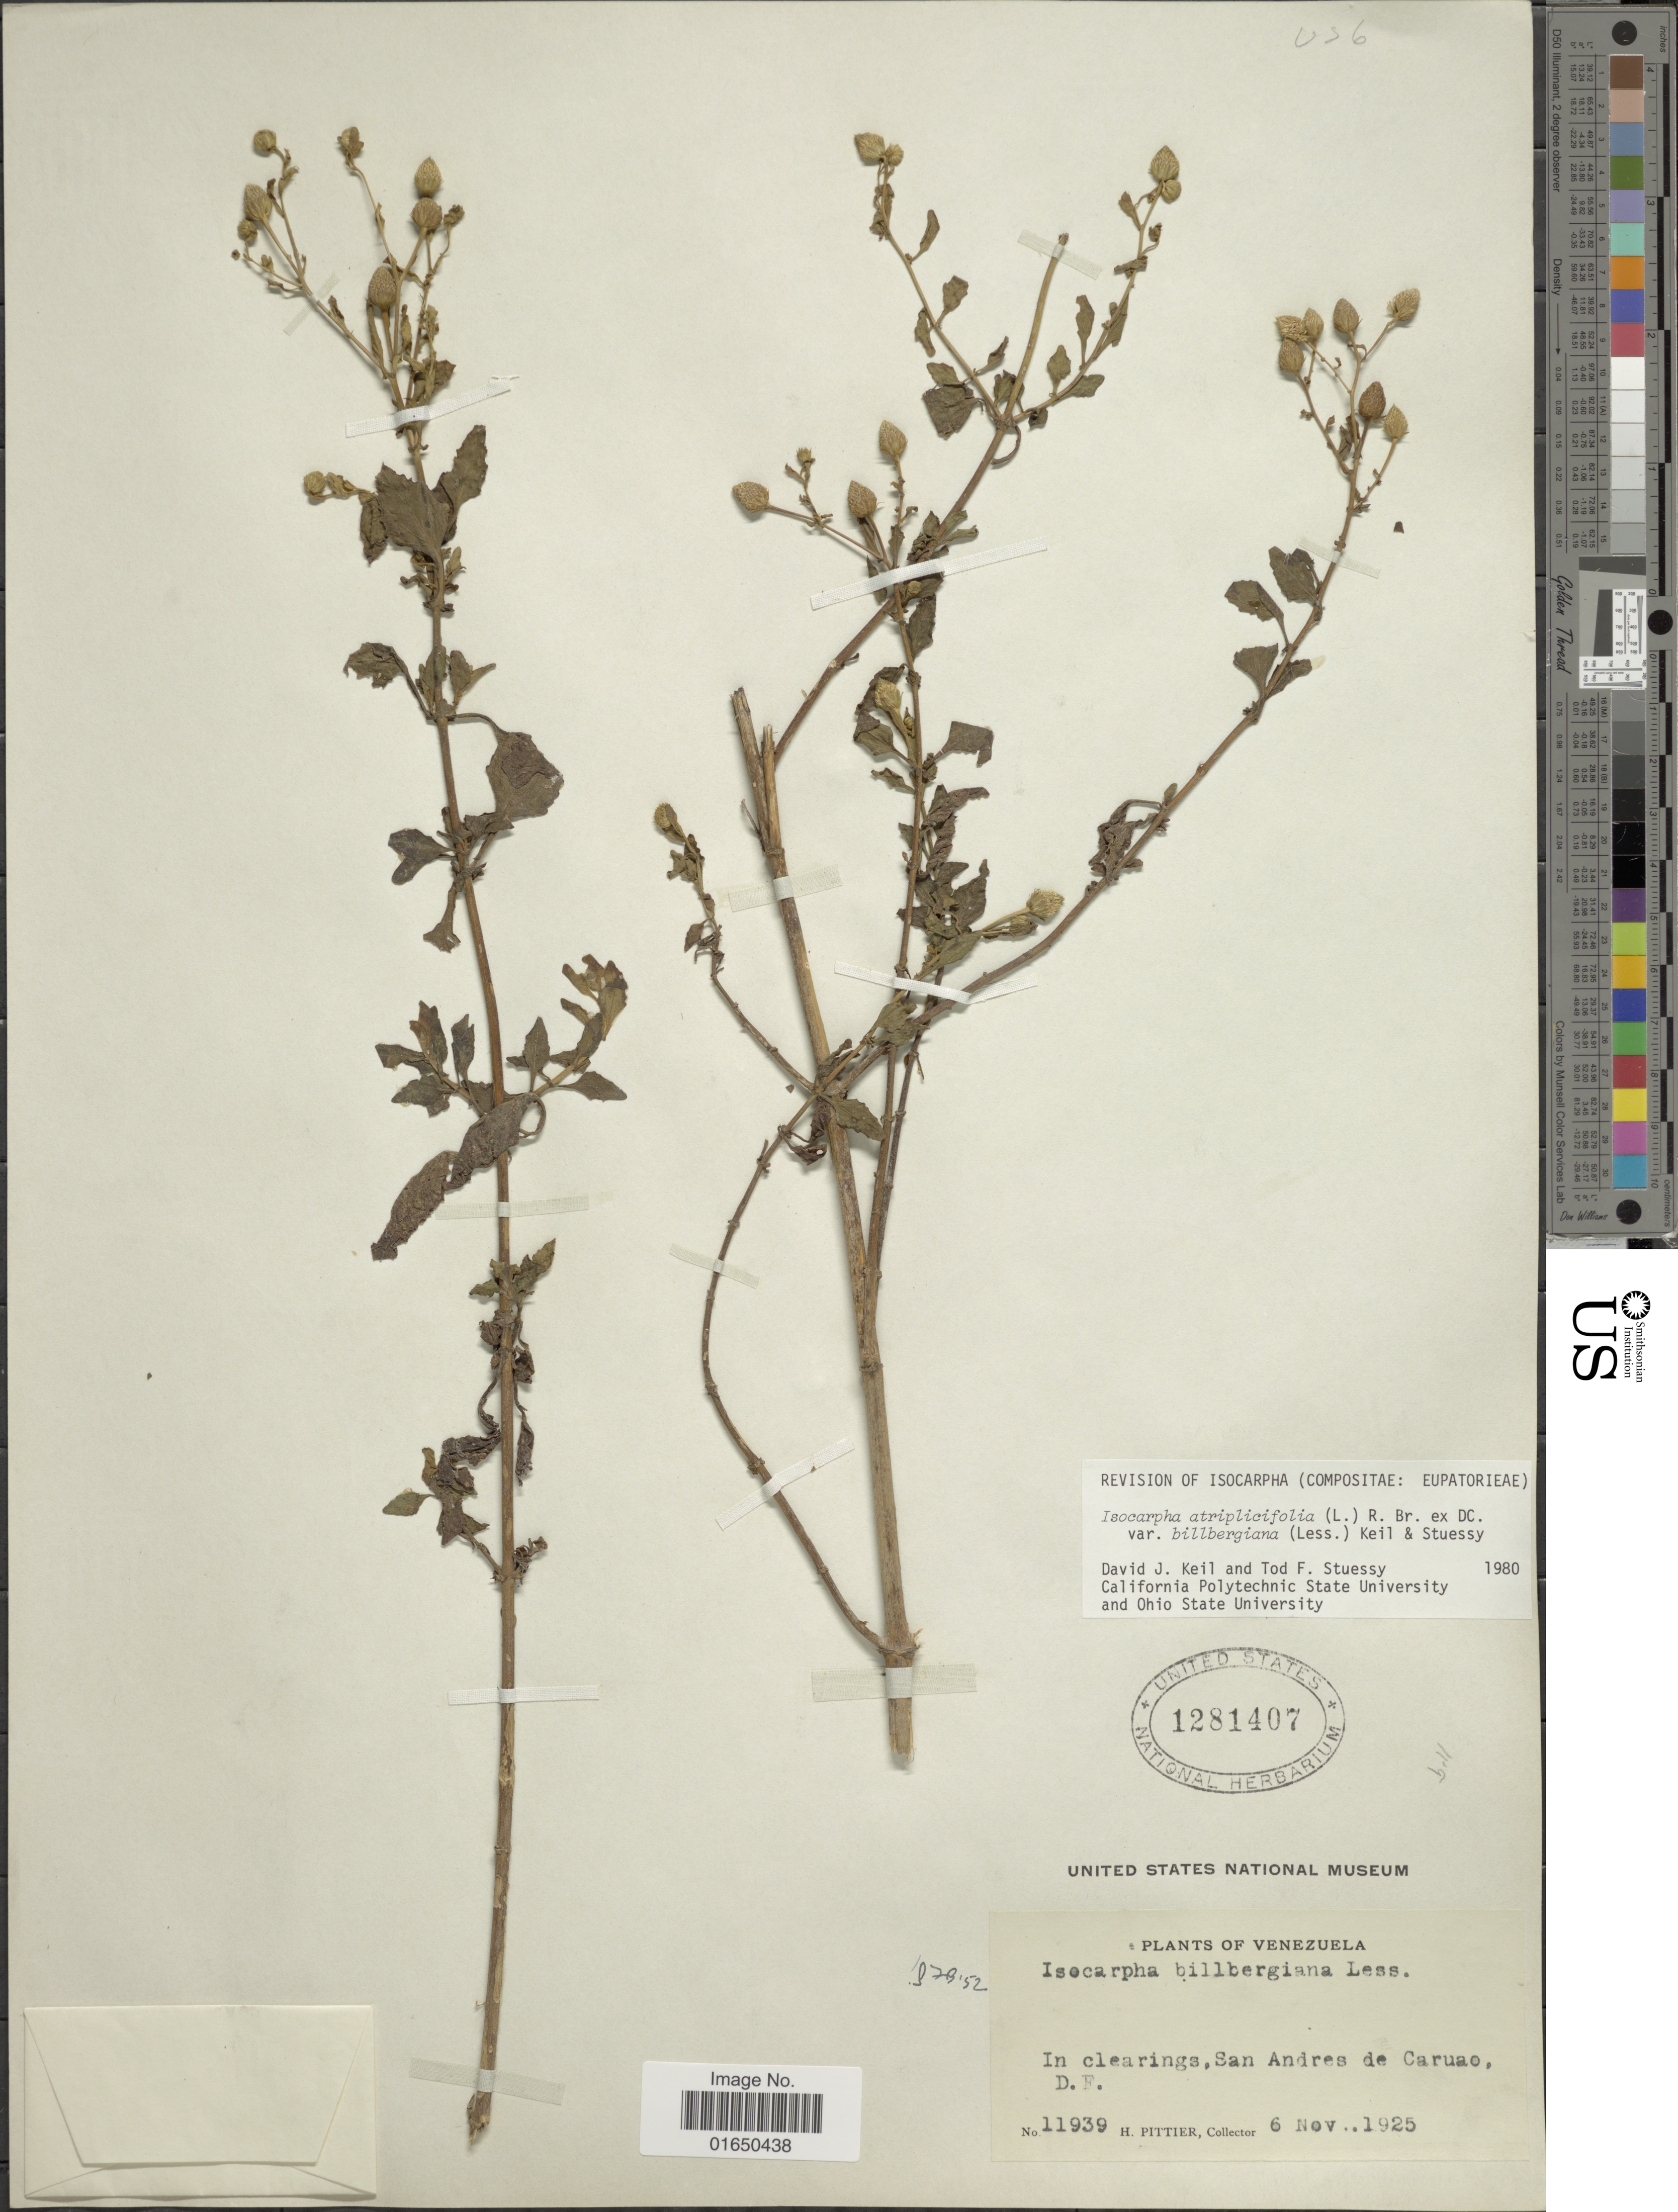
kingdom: Plantae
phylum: Tracheophyta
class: Magnoliopsida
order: Asterales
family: Asteraceae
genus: Isocarpha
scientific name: Isocarpha atriplicifolia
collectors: H. F. Pittier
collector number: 11939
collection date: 1925-11-06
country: Venezuela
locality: In clearings, San Andres de Caruao, D.F.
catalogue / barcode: US 1281407